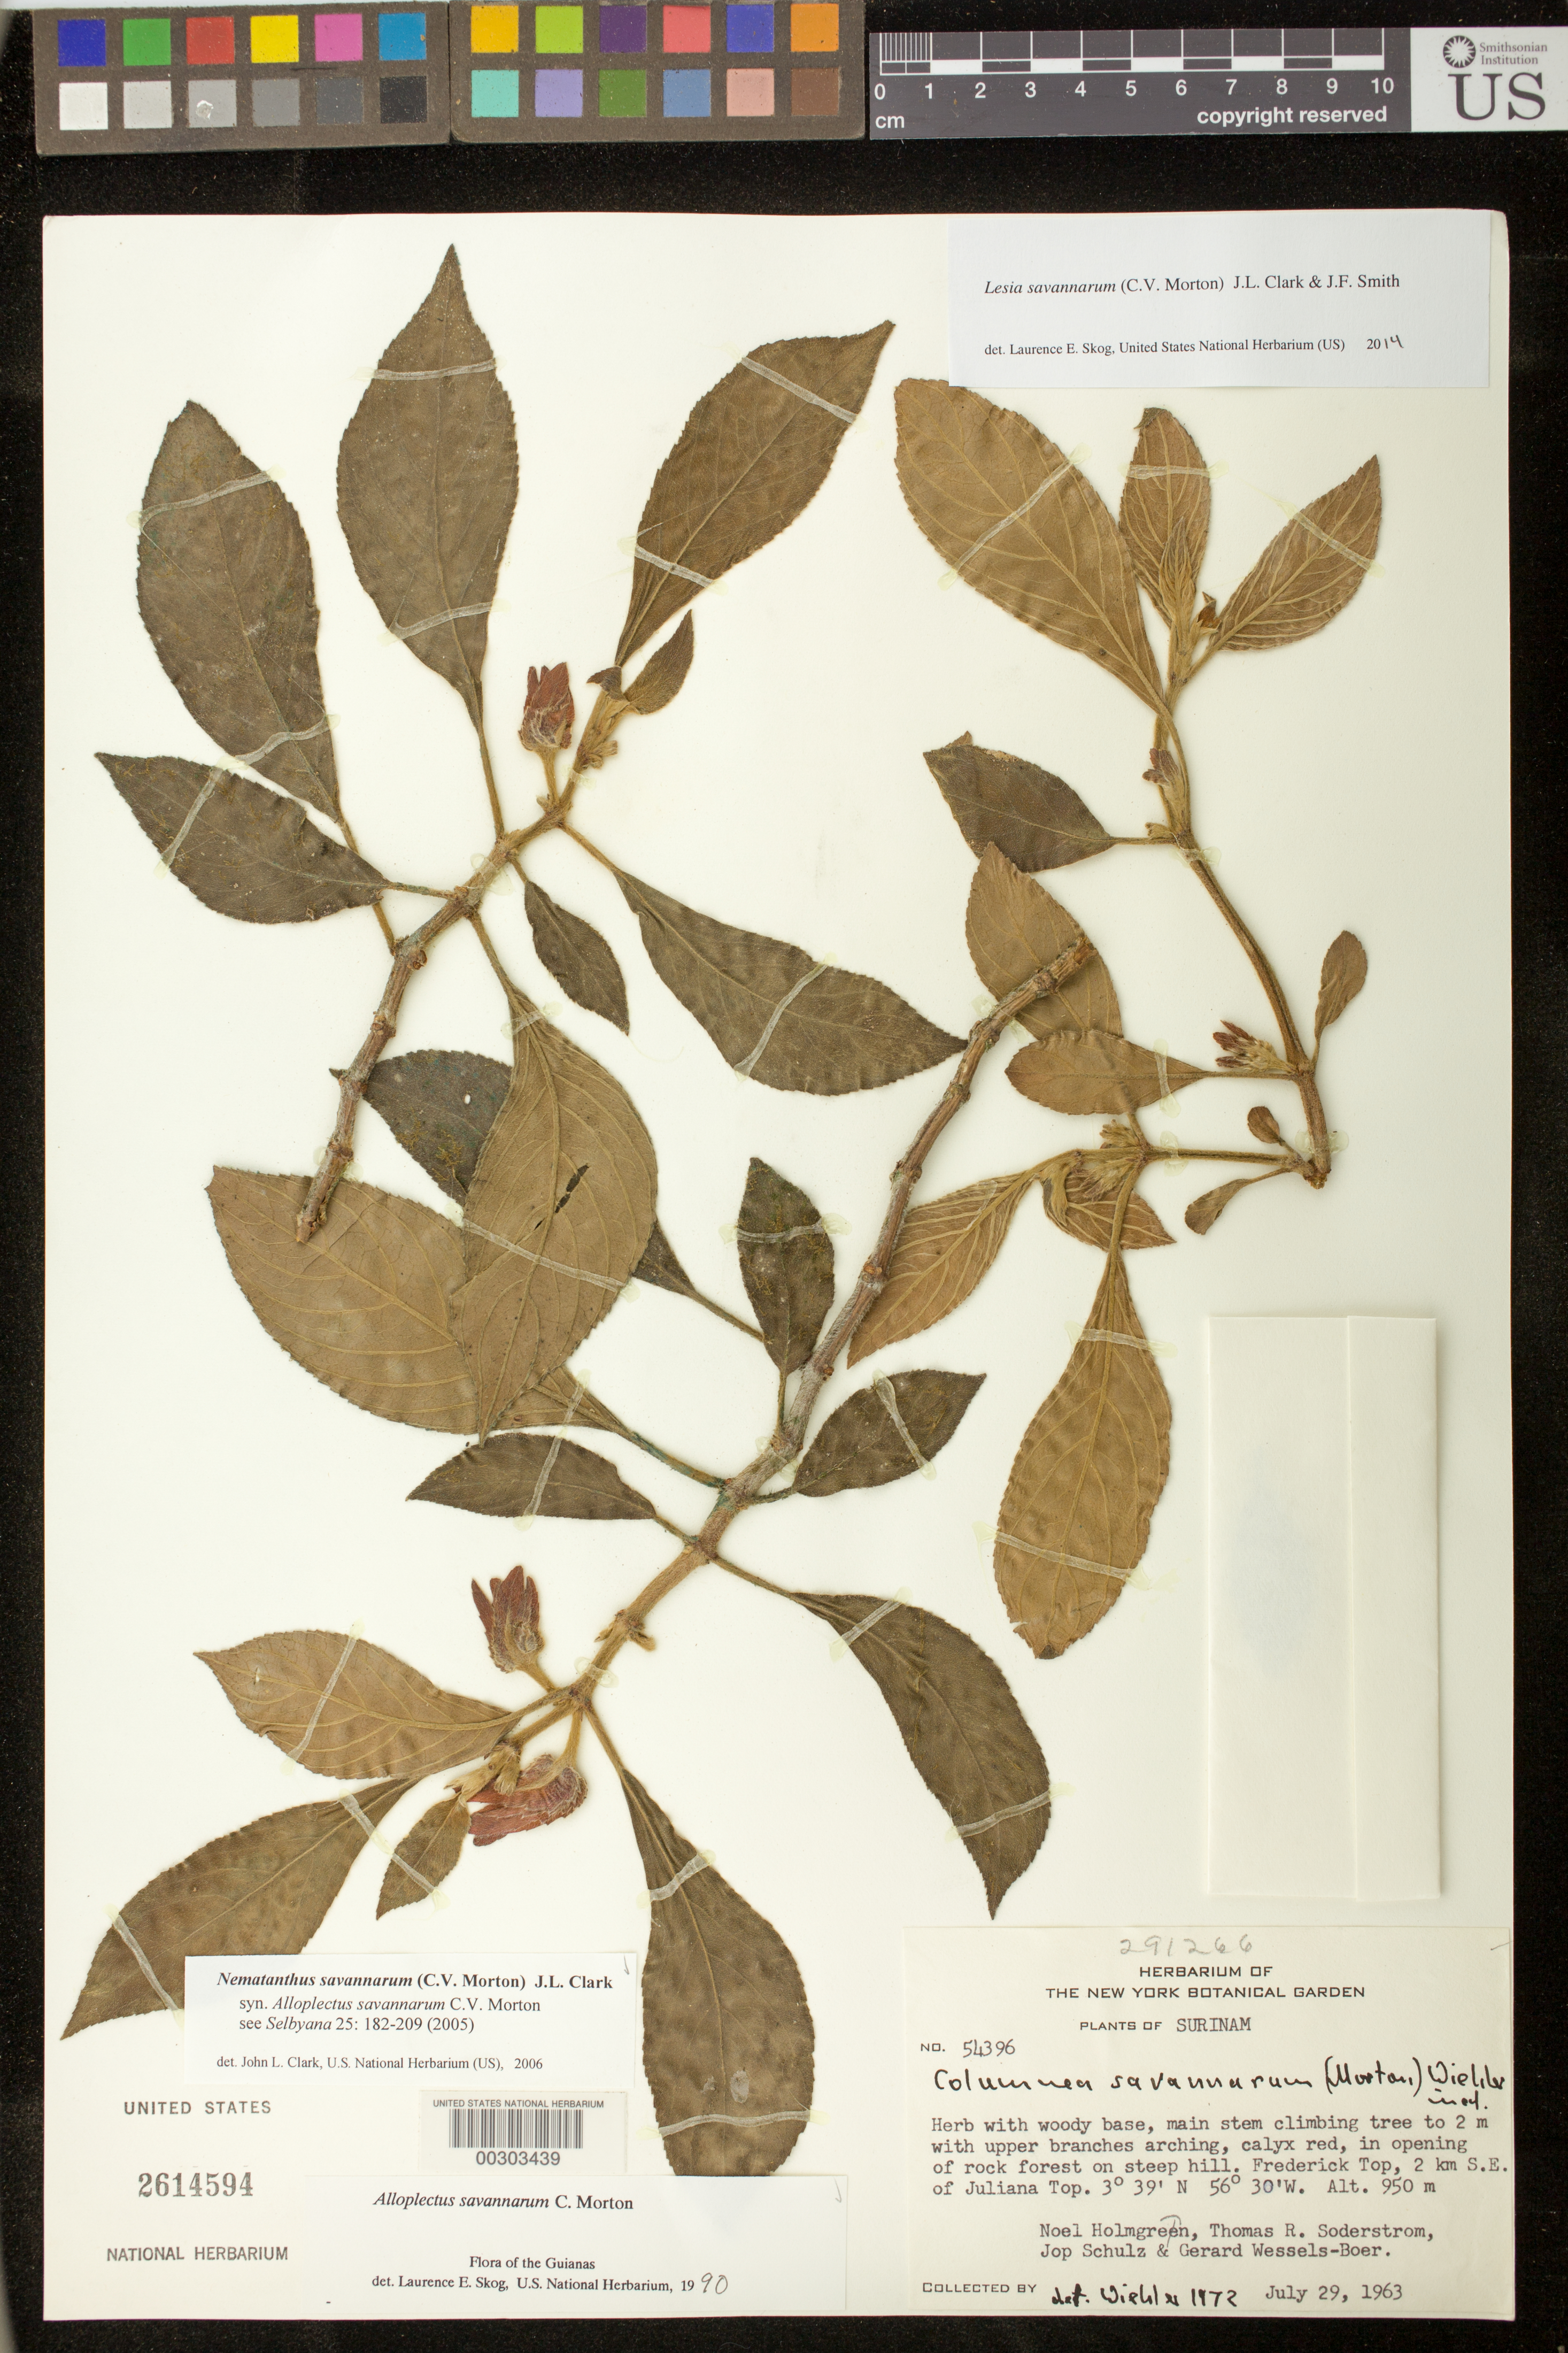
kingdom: Plantae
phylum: Tracheophyta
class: Magnoliopsida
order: Lamiales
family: Gesneriaceae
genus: Lesia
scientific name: Lesia savannarum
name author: (C.V. Morton) J.L. Clark & J.F. Sm.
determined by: Skog, Laurence E.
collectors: N. H. Holmgren, T. R. Soderstrom, J. Schulz & J. G. Wessels Boer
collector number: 54396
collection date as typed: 29 Jul 1963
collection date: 1963-07-29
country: Suriname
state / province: Sipaliwini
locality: Frederick Top, 2 km SE of Juliana Top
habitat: In opening of rock forest on steep hill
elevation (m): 950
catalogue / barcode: US 2614594